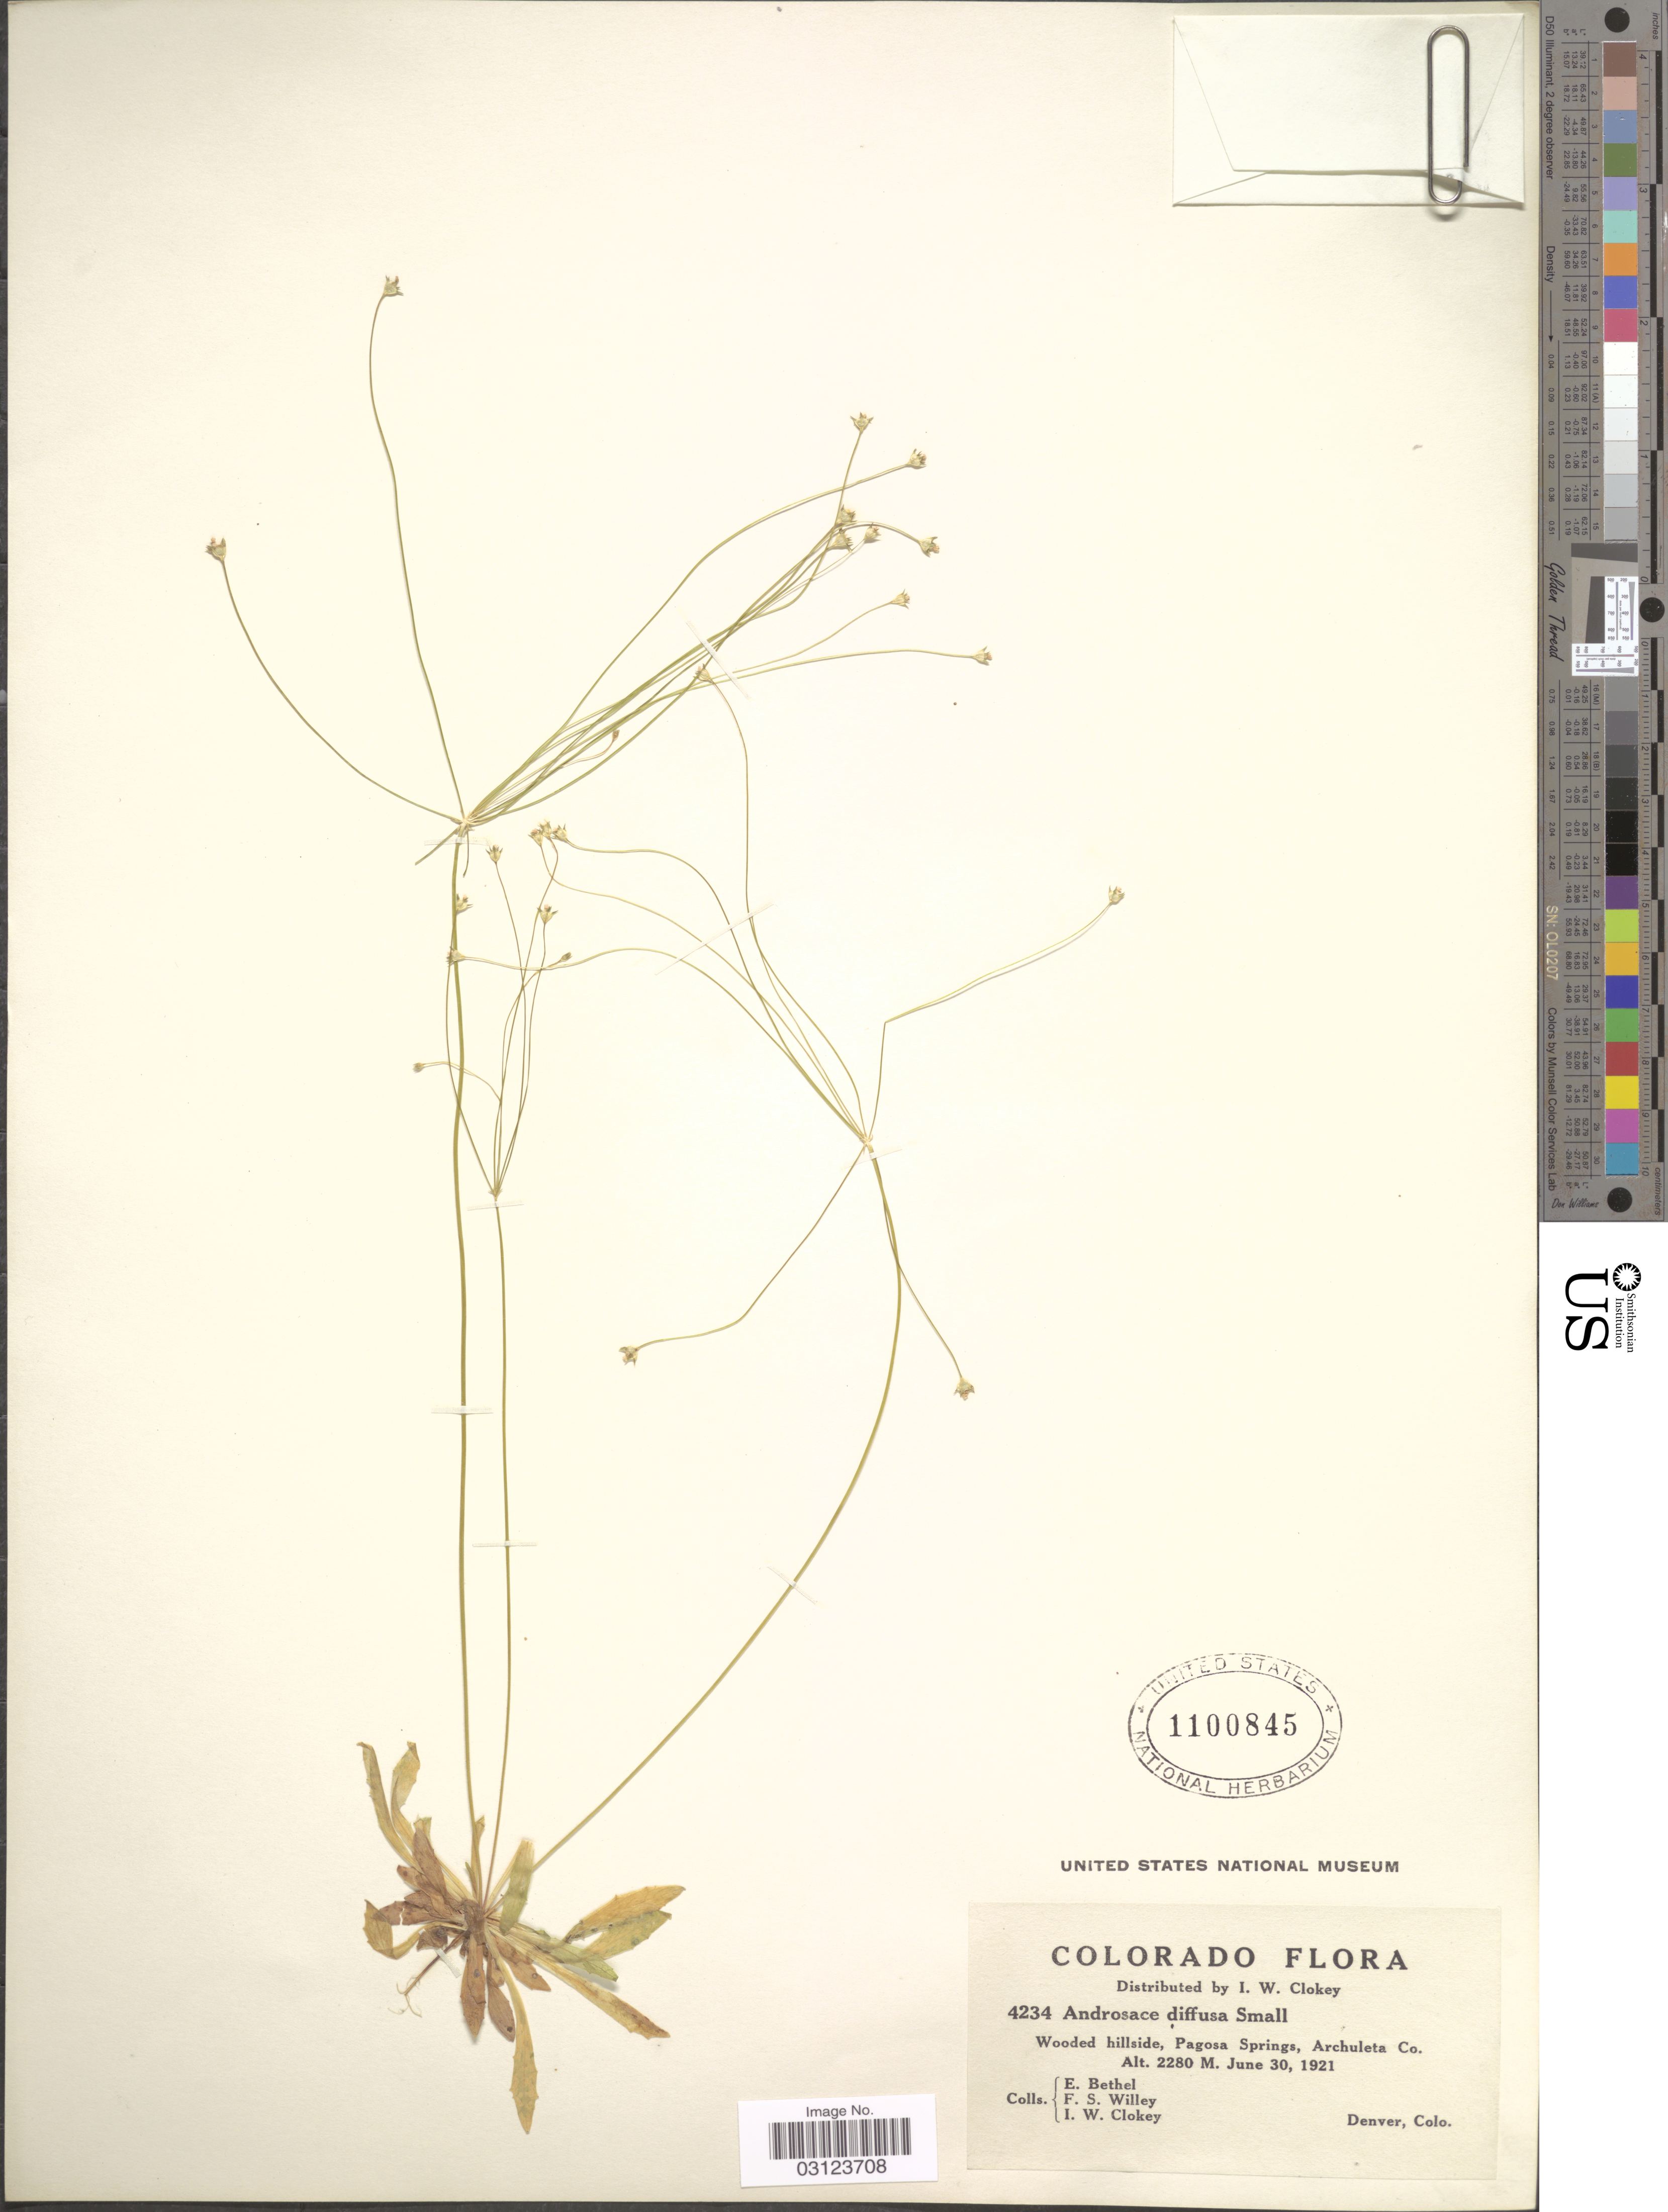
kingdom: Plantae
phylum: Tracheophyta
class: Magnoliopsida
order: Ericales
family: Primulaceae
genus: Androsace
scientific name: Androsace septentrionalis subsp. subulifera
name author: (A. Gray) G.T. Robbins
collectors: E. Bethel, F. Willey & I. W. Clokey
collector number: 4234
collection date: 1921-06-30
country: United States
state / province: Colorado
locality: Wooded hillside, Pagosa Springs, Archuleta Co.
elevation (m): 2280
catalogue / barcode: US 1100845